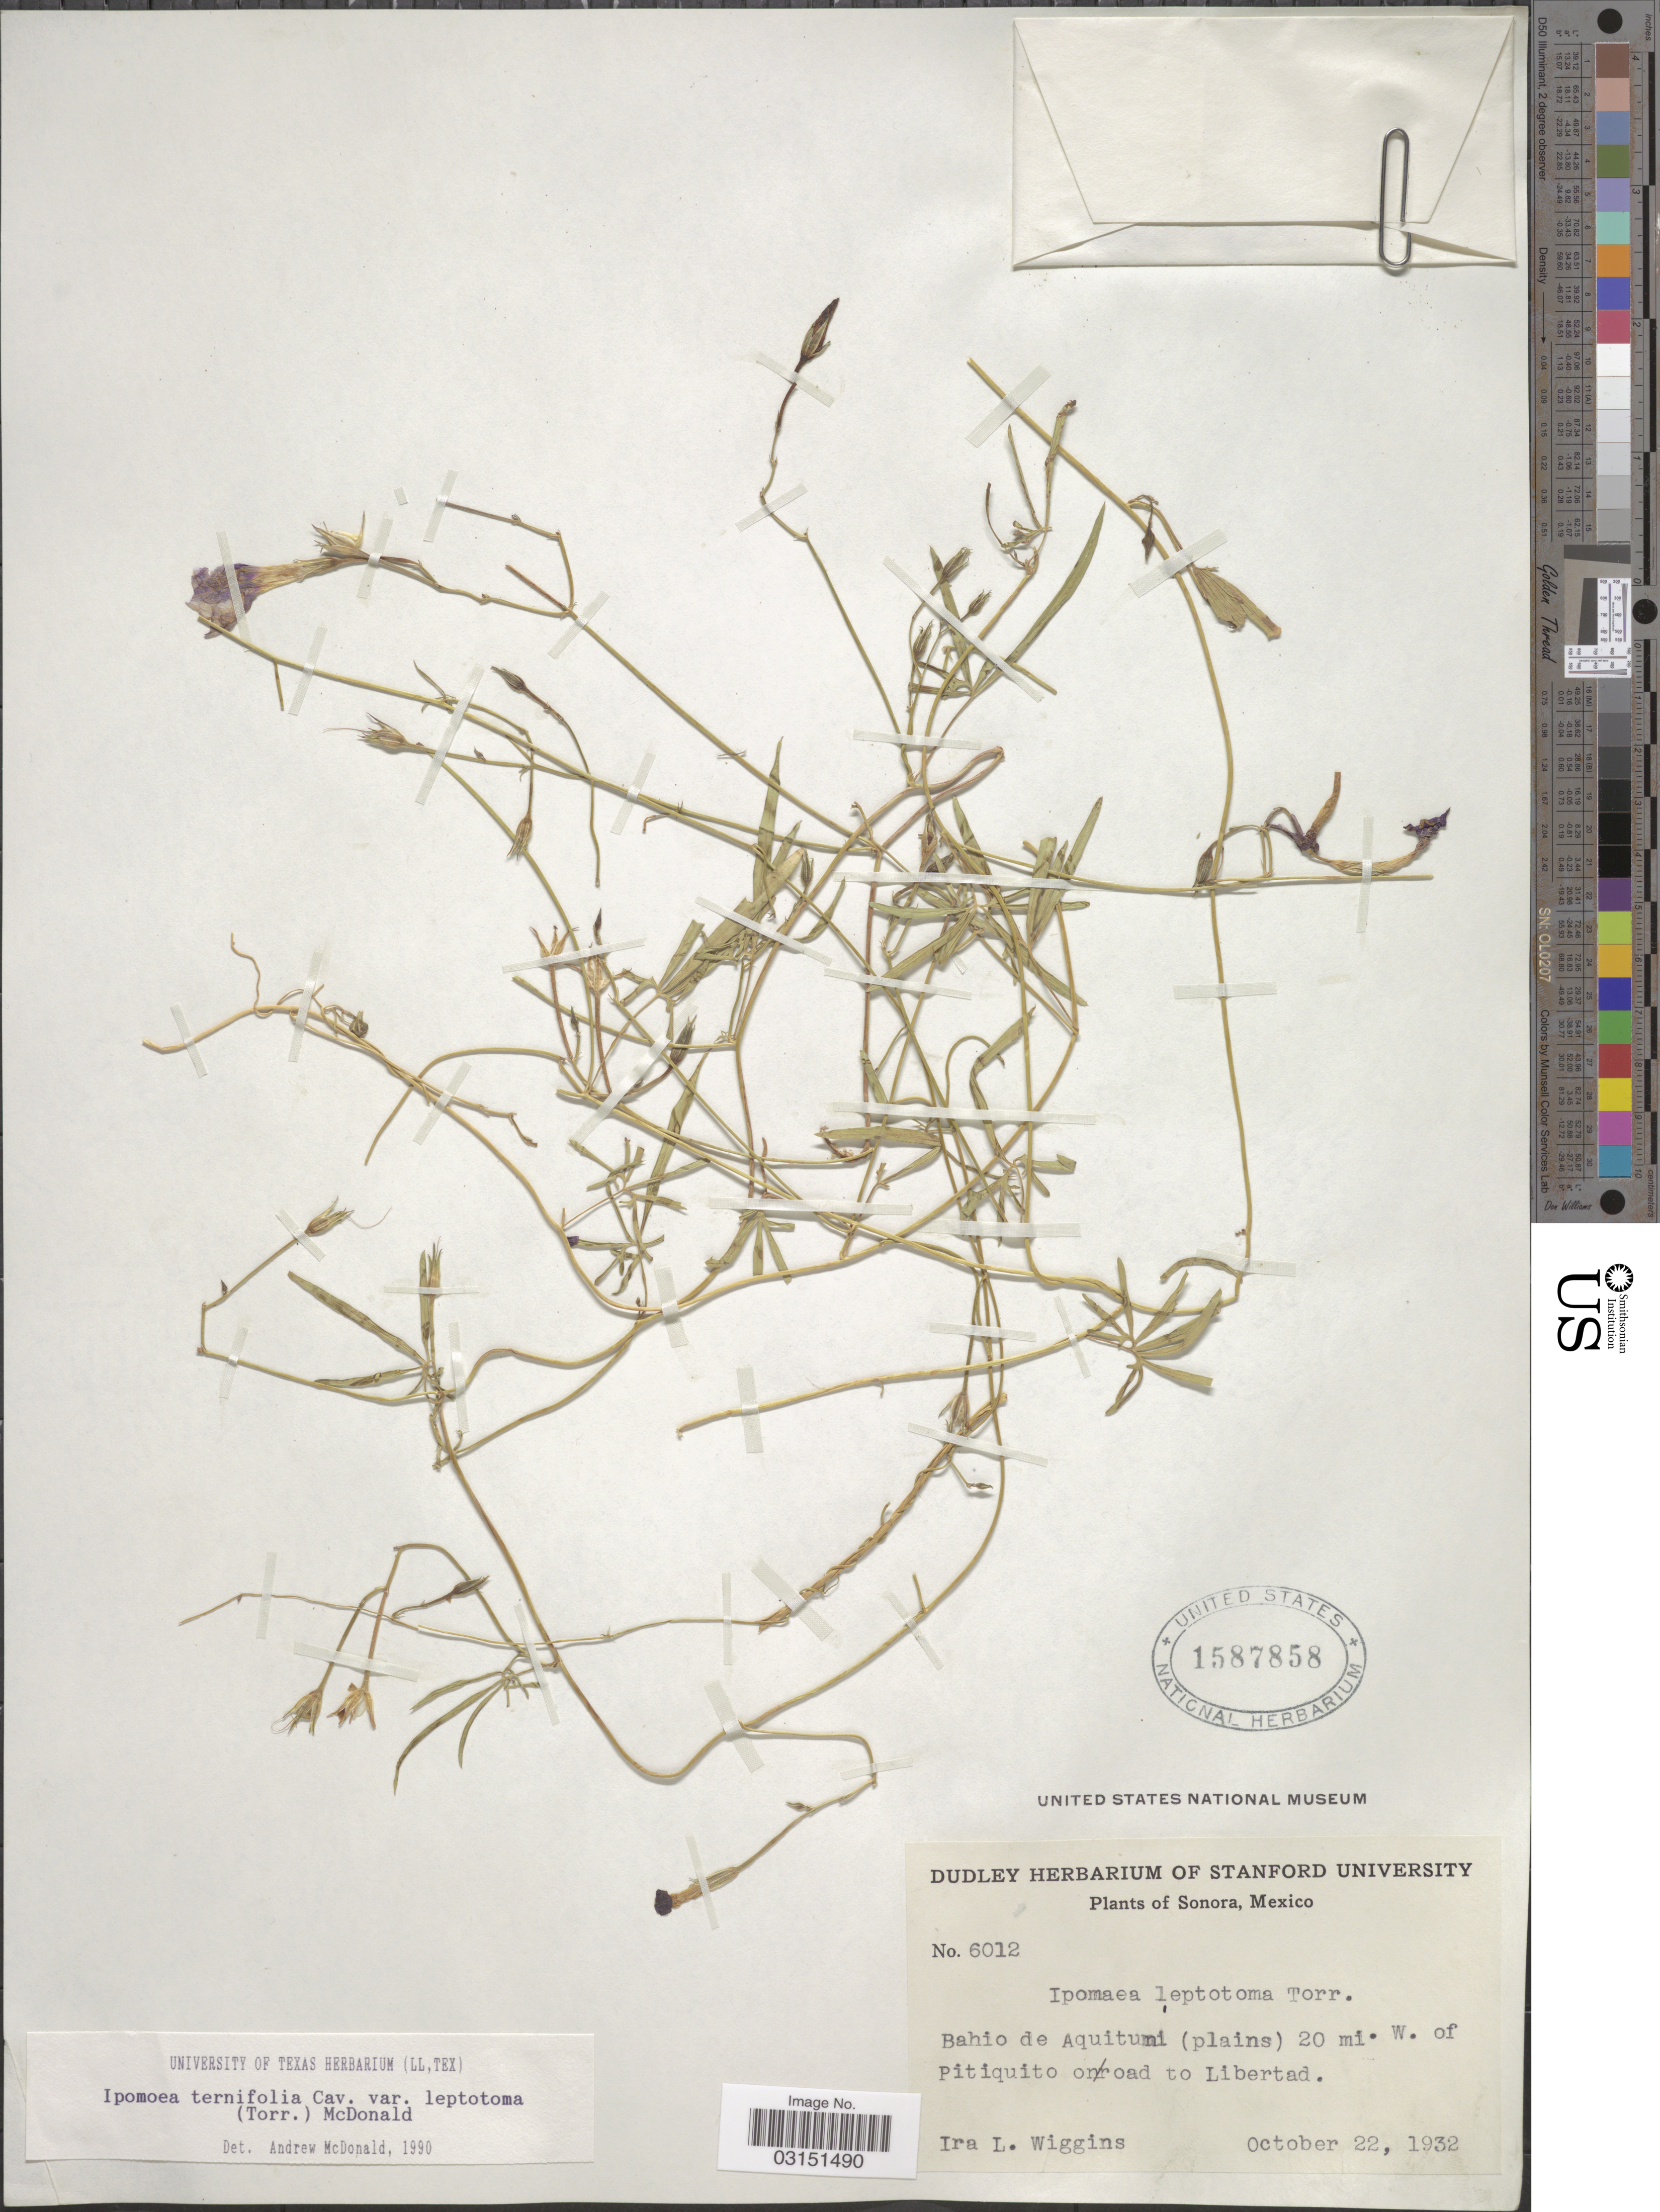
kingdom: Plantae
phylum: Tracheophyta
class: Magnoliopsida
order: Solanales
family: Convolvulaceae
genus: Ipomoea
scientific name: Ipomoea ternifolia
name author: Cav.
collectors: I. L. Wiggins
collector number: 6012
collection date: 1932-10-22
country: Mexico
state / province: Sonora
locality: Bahio de Aquituni (plains) 20 mi. W. of Pitiquito on road to Libertad.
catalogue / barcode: US 1587858